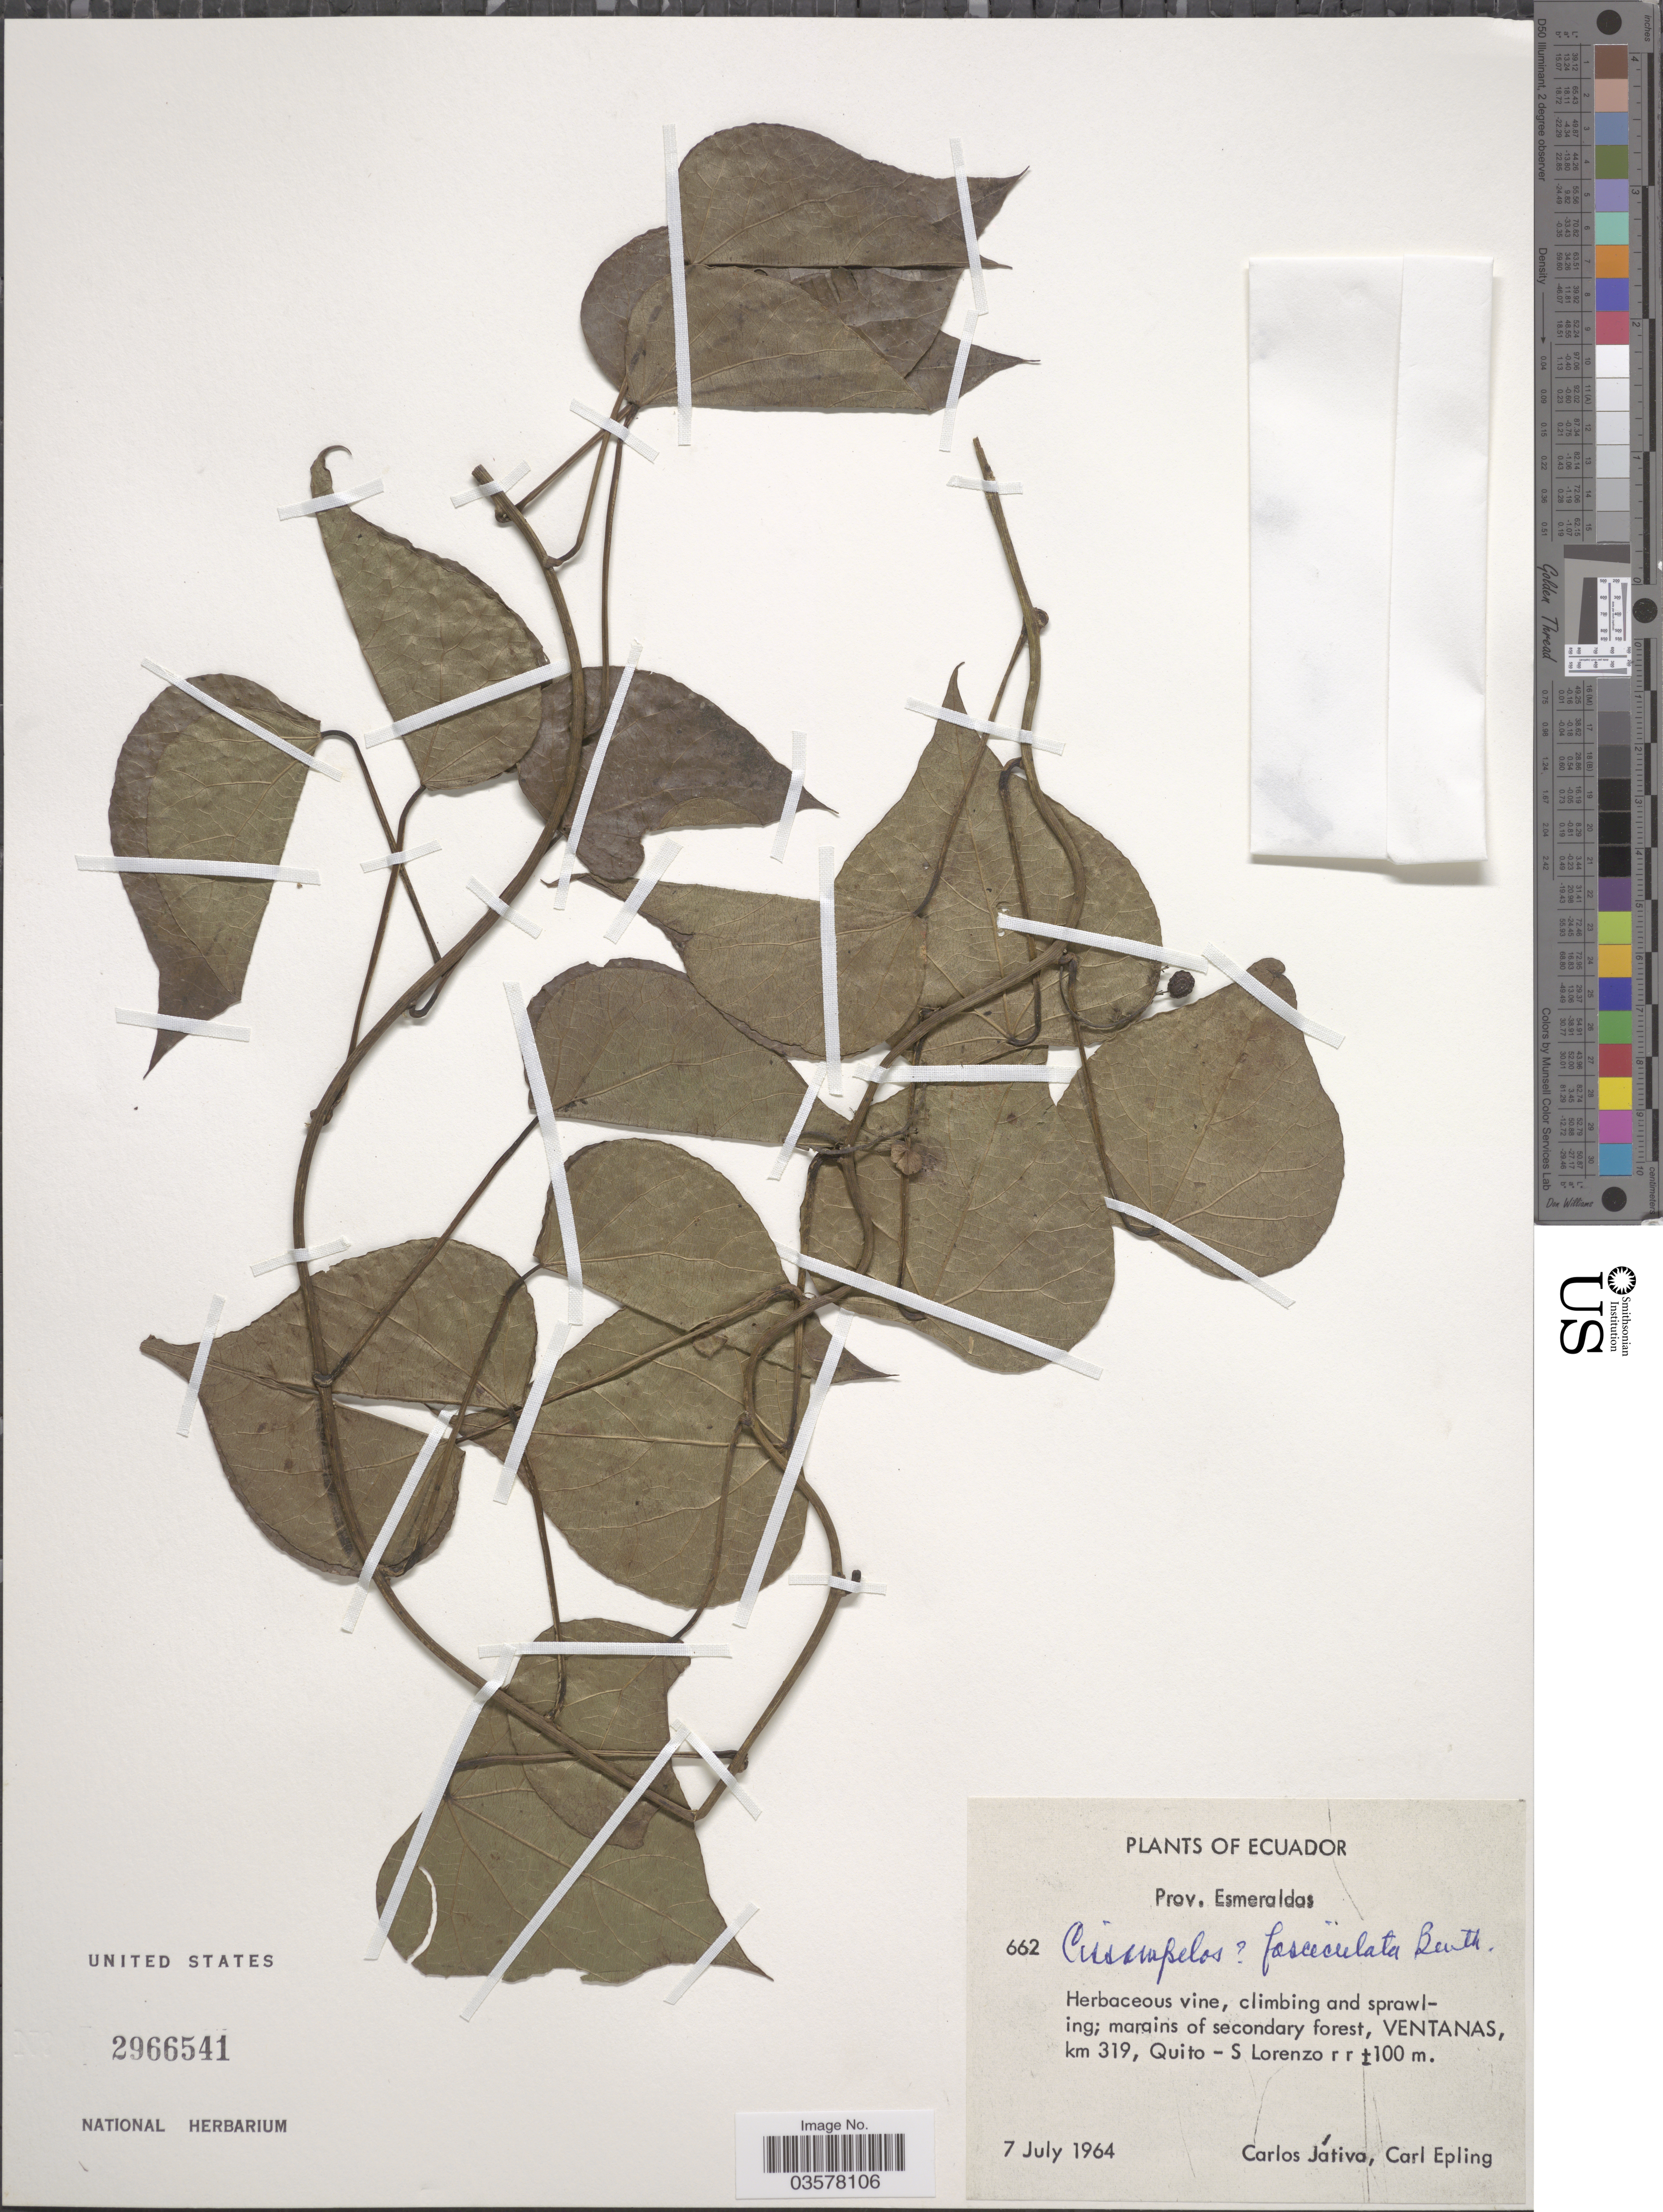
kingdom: Plantae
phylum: Tracheophyta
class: Magnoliopsida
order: Ranunculales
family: Menispermaceae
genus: Cissampelos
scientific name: Cissampelos fasciculata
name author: Benth.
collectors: C. D. Játiva & C. C. Epling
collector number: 662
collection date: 1964-07-07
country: Ecuador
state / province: Esmeraldas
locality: Ventanas, km 319, Quito - S Lorenzo r r.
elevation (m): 100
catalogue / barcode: US 2966541